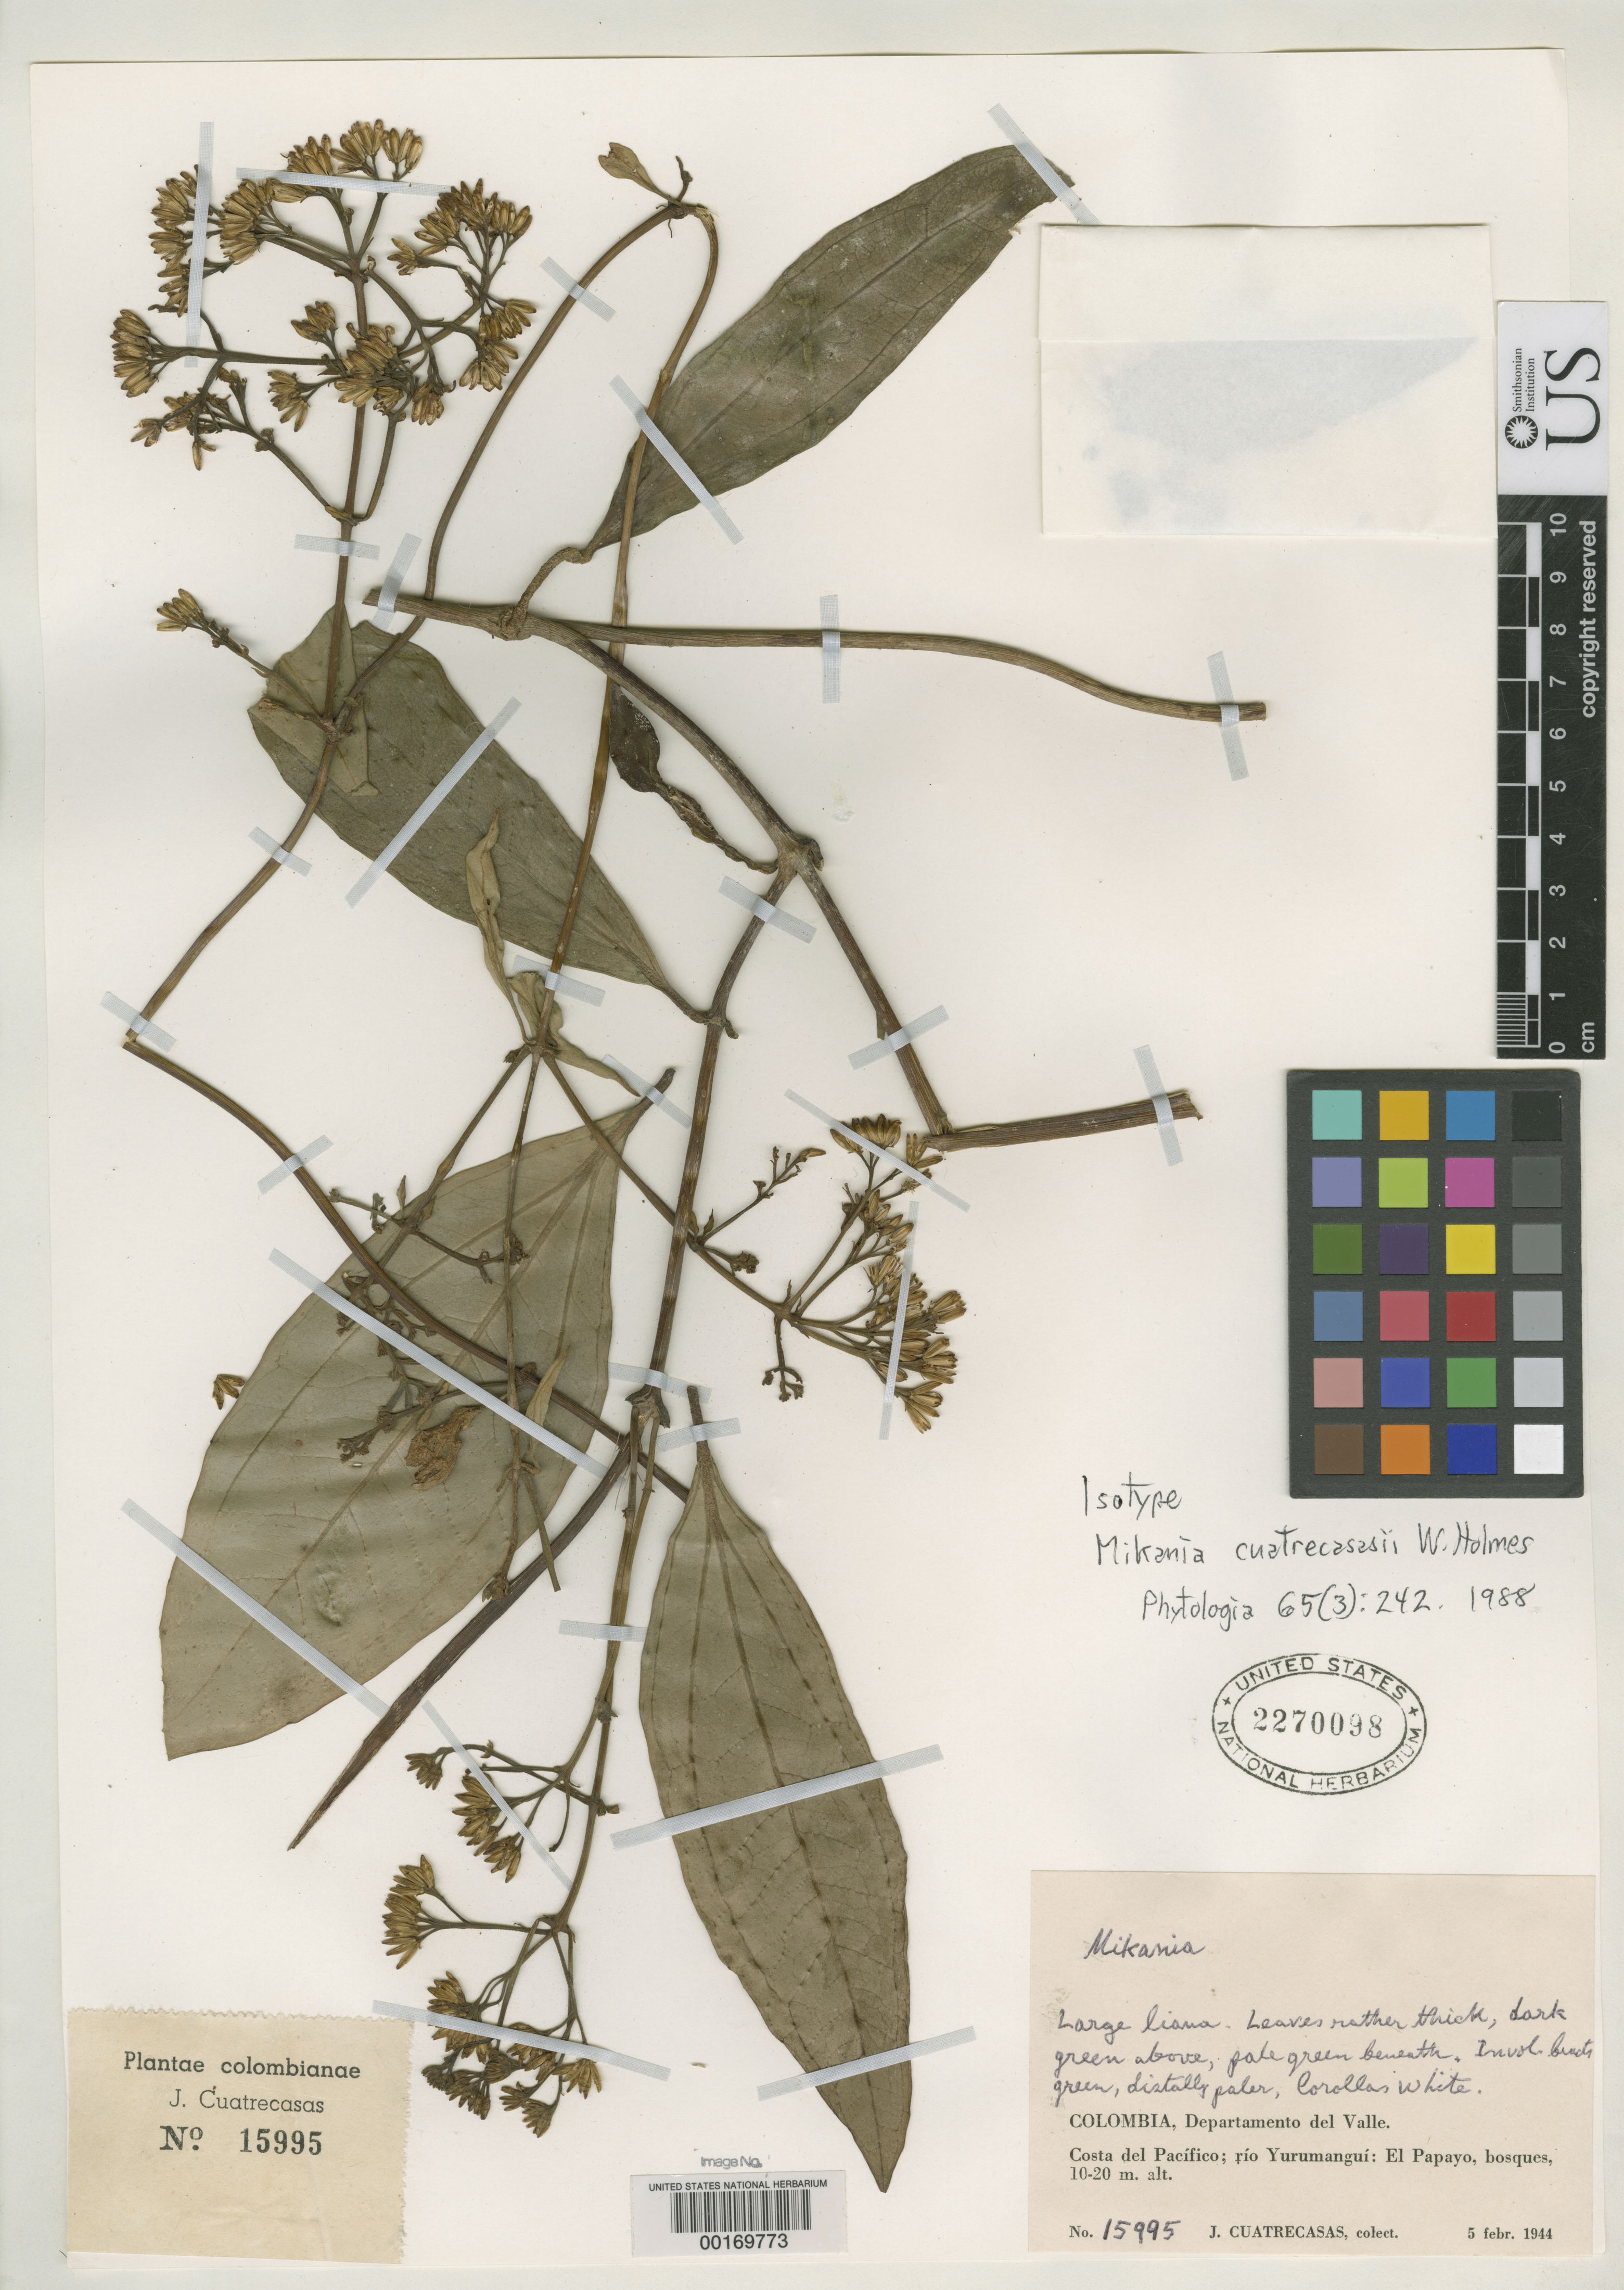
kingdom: Plantae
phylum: Tracheophyta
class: Magnoliopsida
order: Asterales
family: Asteraceae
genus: Mikania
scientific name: Mikania cuatrecasasii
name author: W.C. Holmes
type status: Isotype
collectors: J. Cuatrecasas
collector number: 15995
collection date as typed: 05 Feb 1944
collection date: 1944-02-05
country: Colombia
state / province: Valle del Cauca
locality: Pacific Coast, Rio Yurumangui, El Papayo, forests.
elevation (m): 10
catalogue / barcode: US 2270098